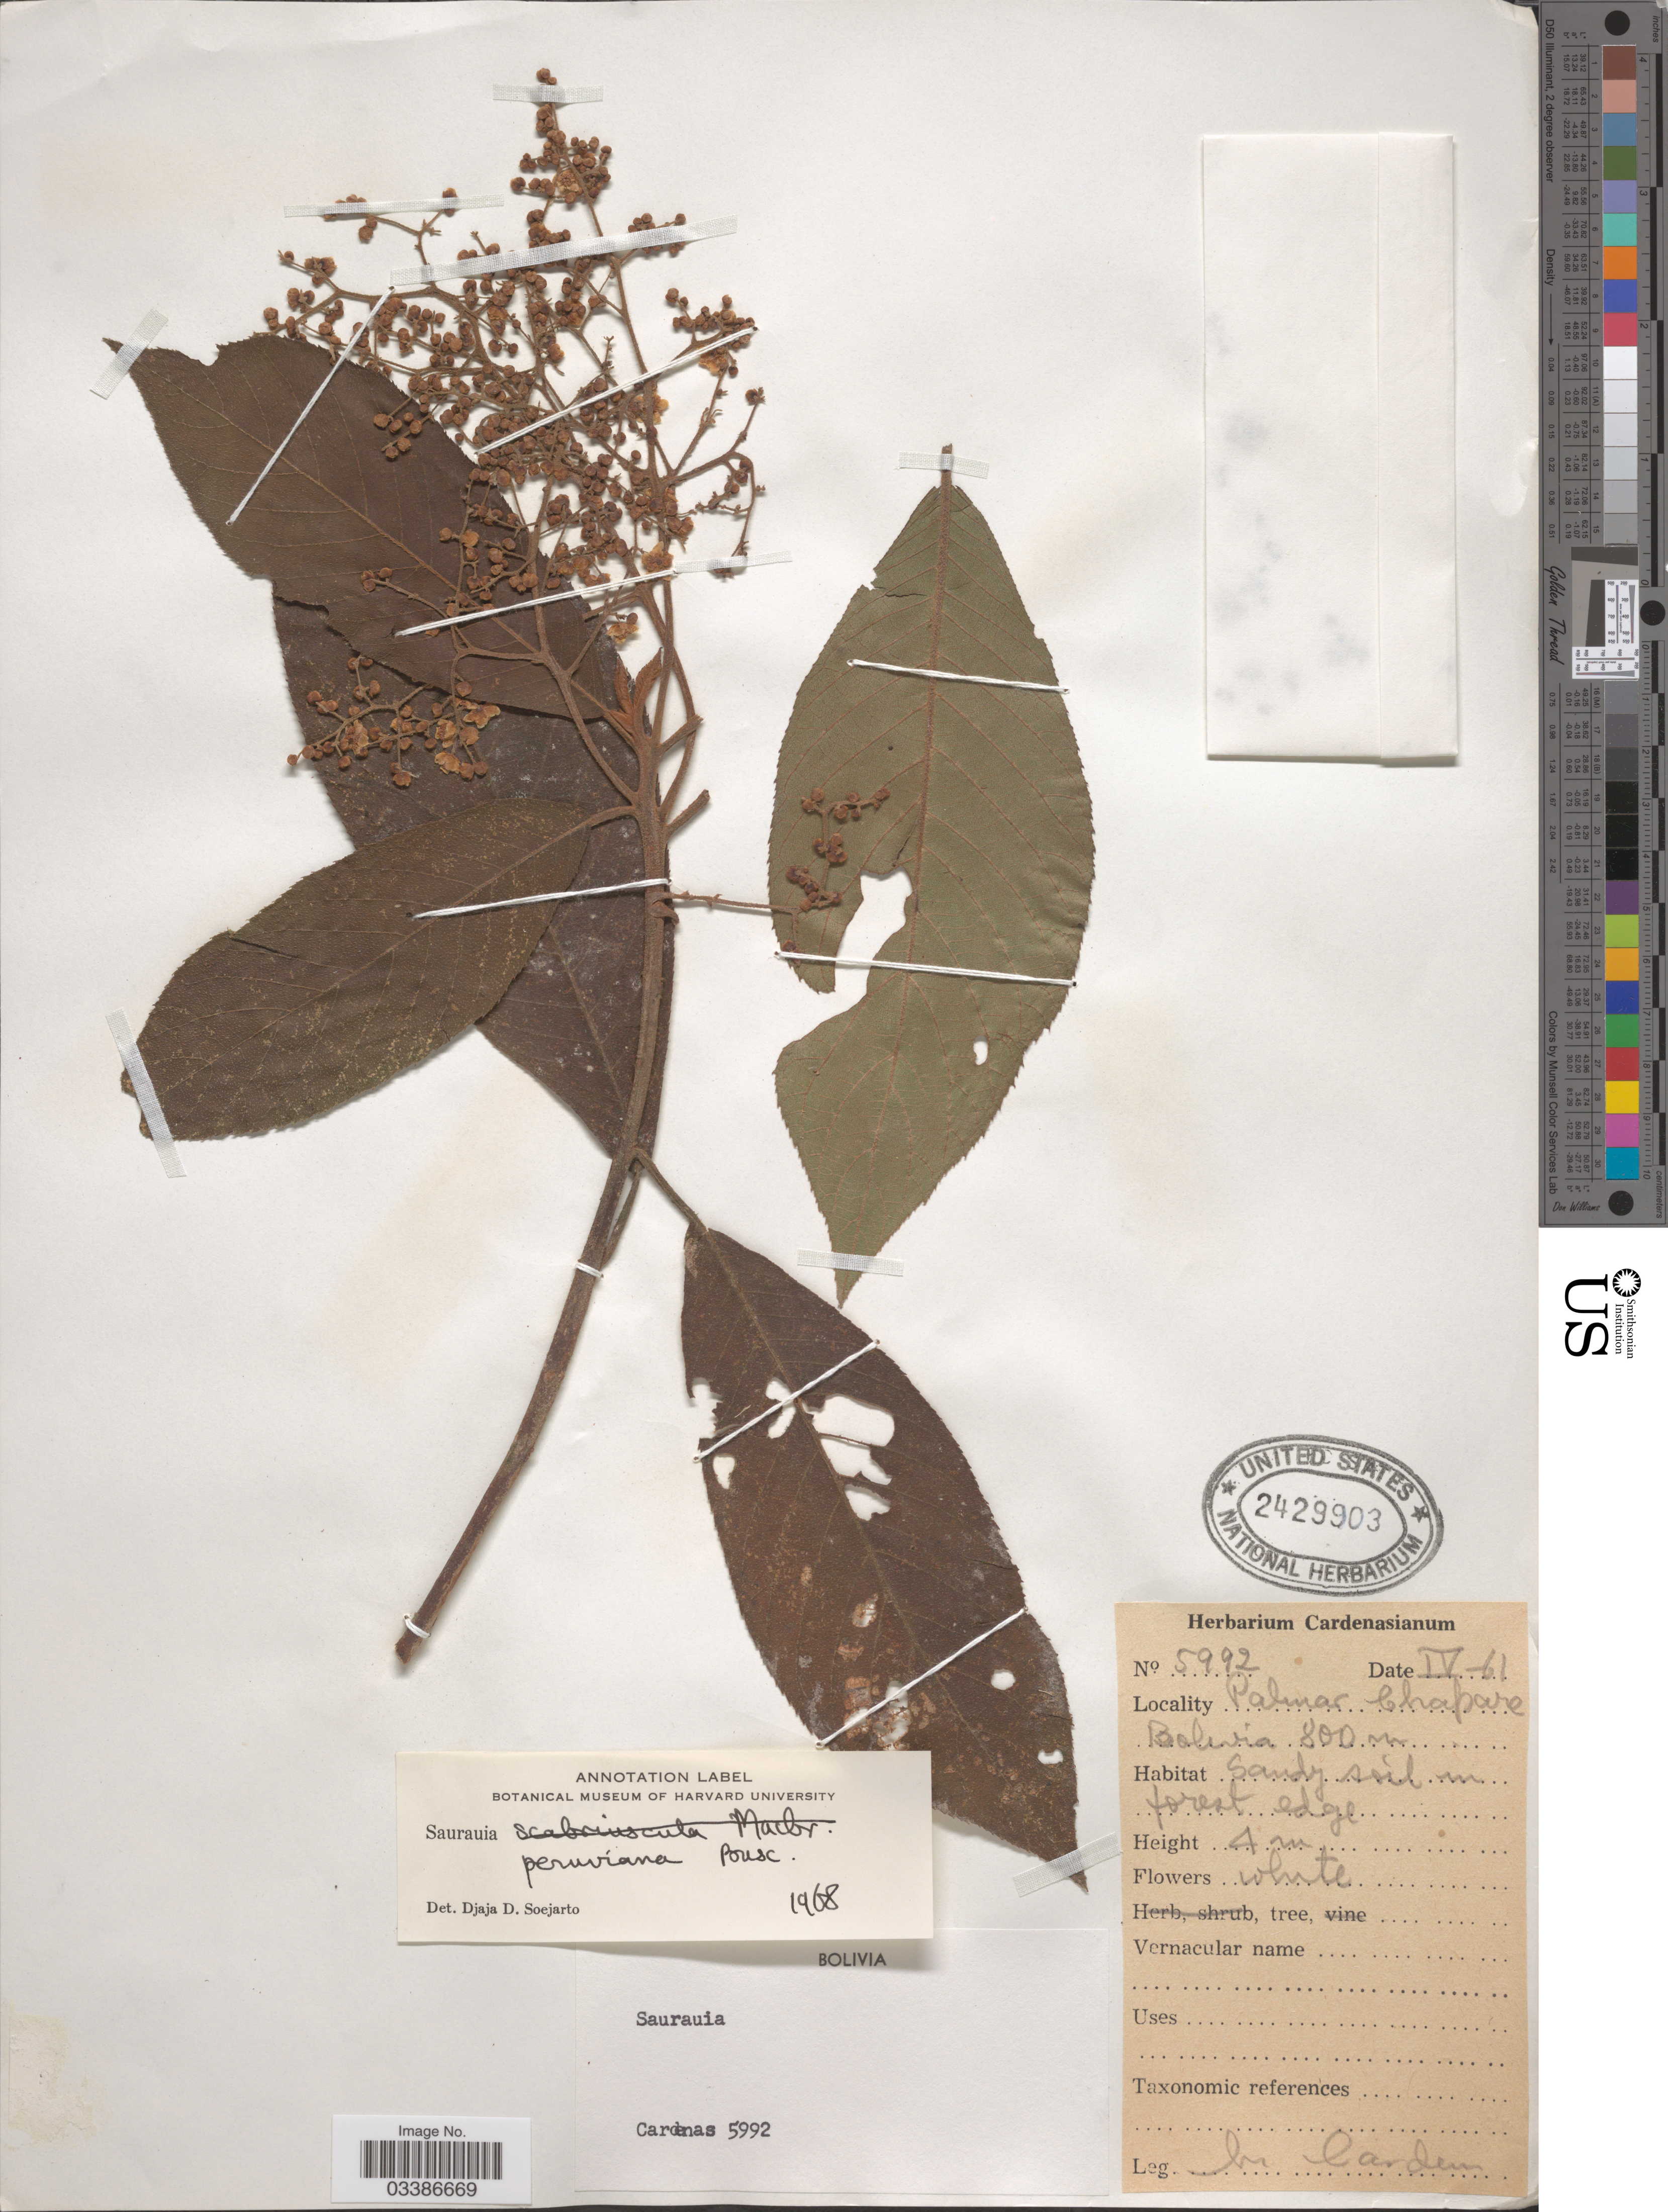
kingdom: Plantae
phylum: Tracheophyta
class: Magnoliopsida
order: Ericales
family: Actinidiaceae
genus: Saurauia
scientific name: Saurauia peruviana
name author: Buscal.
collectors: M. Cárdenas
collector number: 5992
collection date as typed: Transcribed d/m/y: /4/61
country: Bolivia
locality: Palmar Chapare.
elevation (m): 800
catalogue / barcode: US 2429903